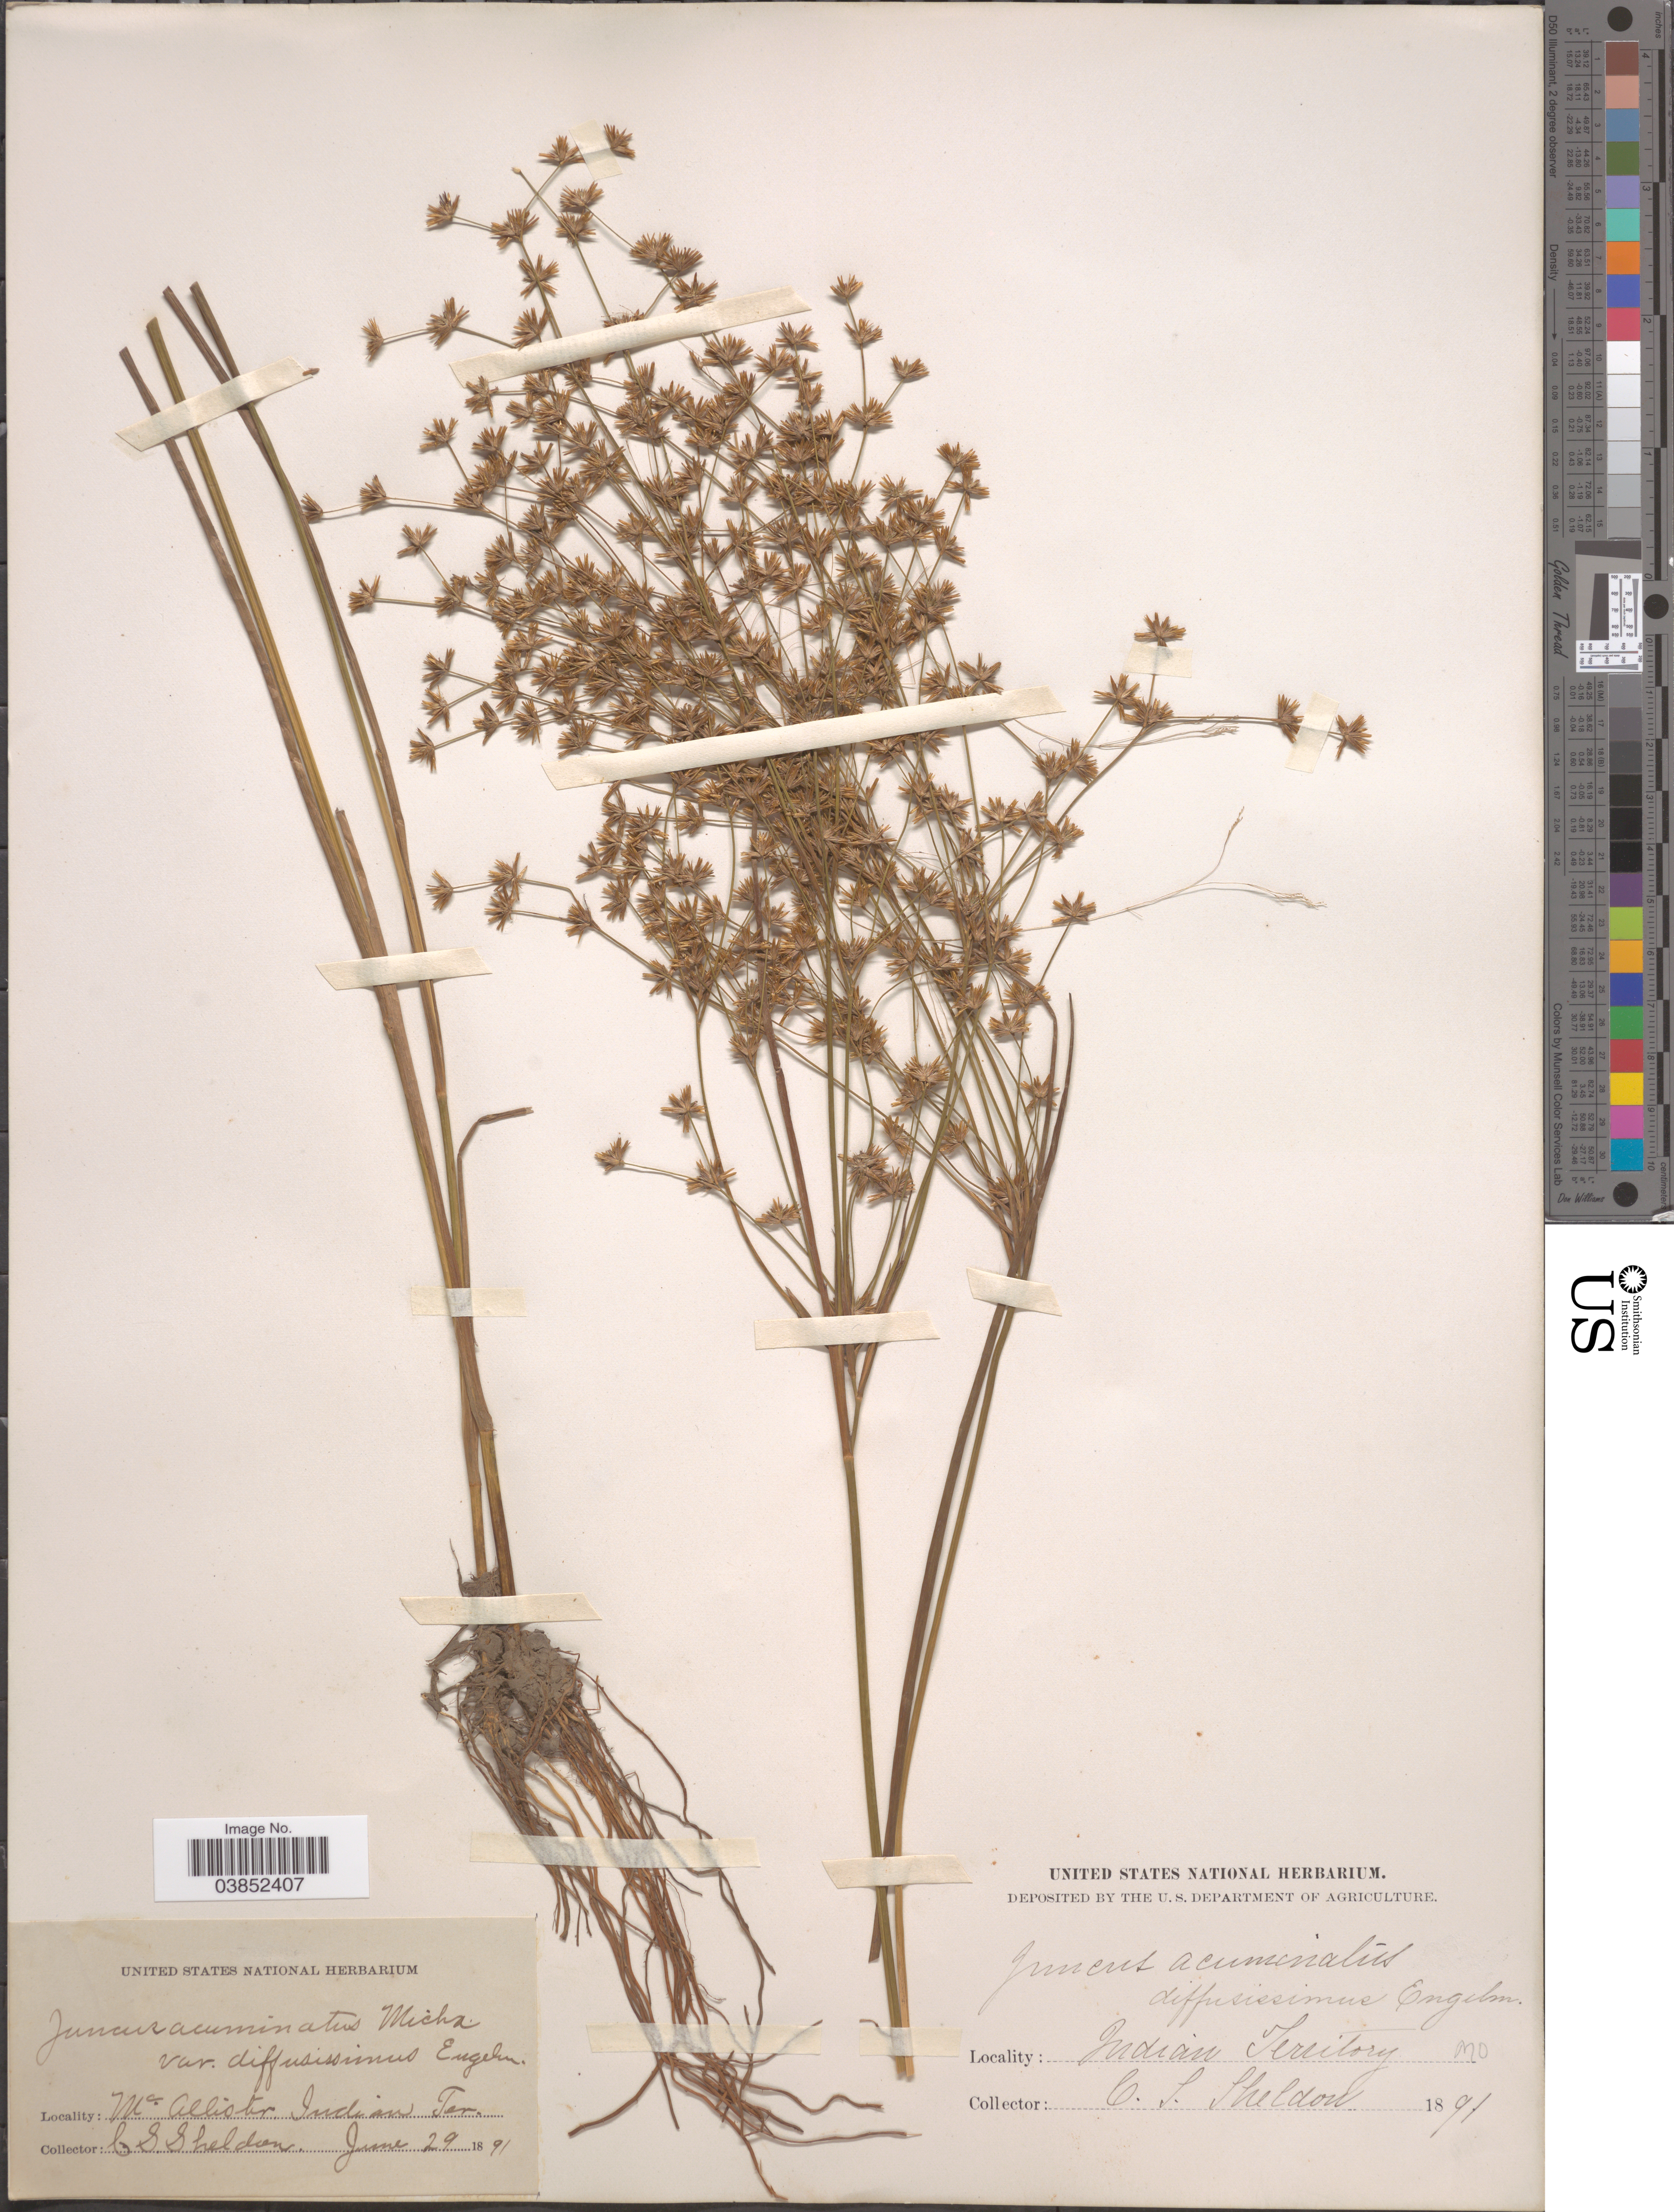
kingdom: Plantae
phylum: Tracheophyta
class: Liliopsida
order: Poales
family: Juncaceae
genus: Juncus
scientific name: Juncus diffusissimus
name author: Buckley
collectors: C. S. Sheldon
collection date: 1891-06-29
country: United States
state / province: Oklahoma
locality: McAllister. Indian Territory.